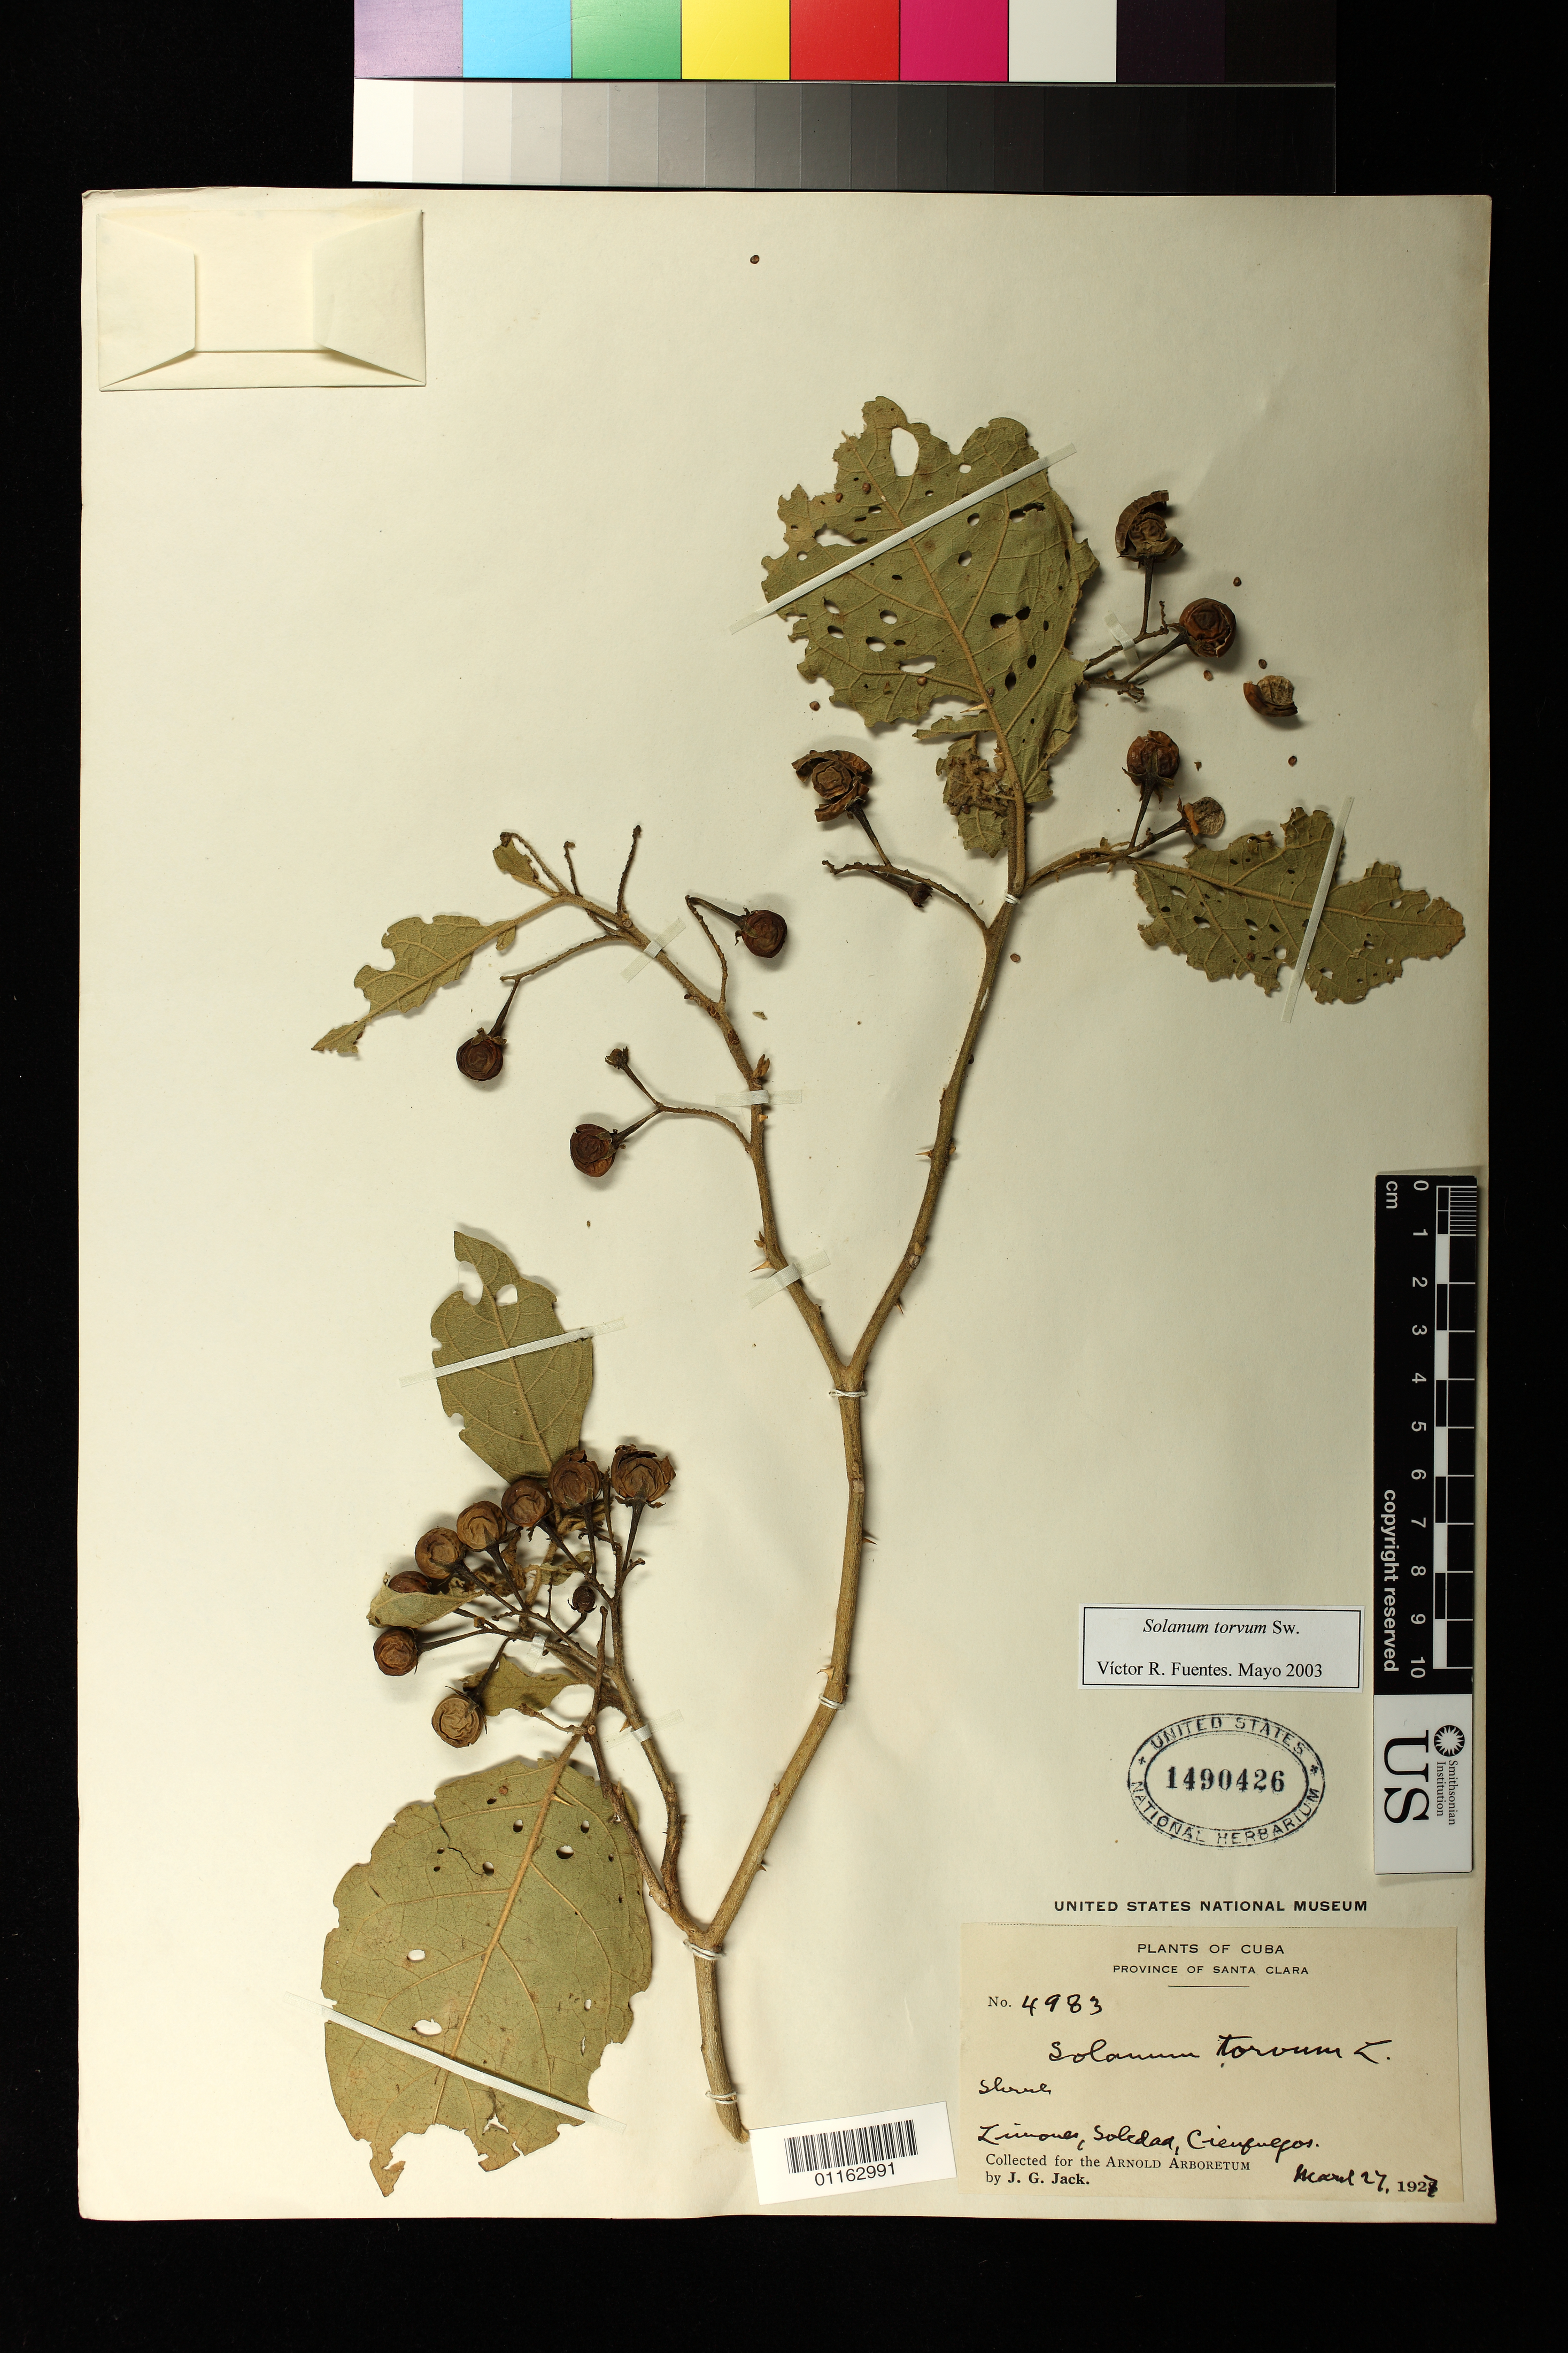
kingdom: Plantae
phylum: Tracheophyta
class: Magnoliopsida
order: Solanales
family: Solanaceae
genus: Solanum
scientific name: Solanum torvum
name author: Sw.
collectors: J. G. Jack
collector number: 4983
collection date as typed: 27 Mar 1927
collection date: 1927-03-27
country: Cuba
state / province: Villa Clara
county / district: Santa Clara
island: Cuba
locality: Limones, Soledad, Cienfuegos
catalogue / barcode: US 1490426